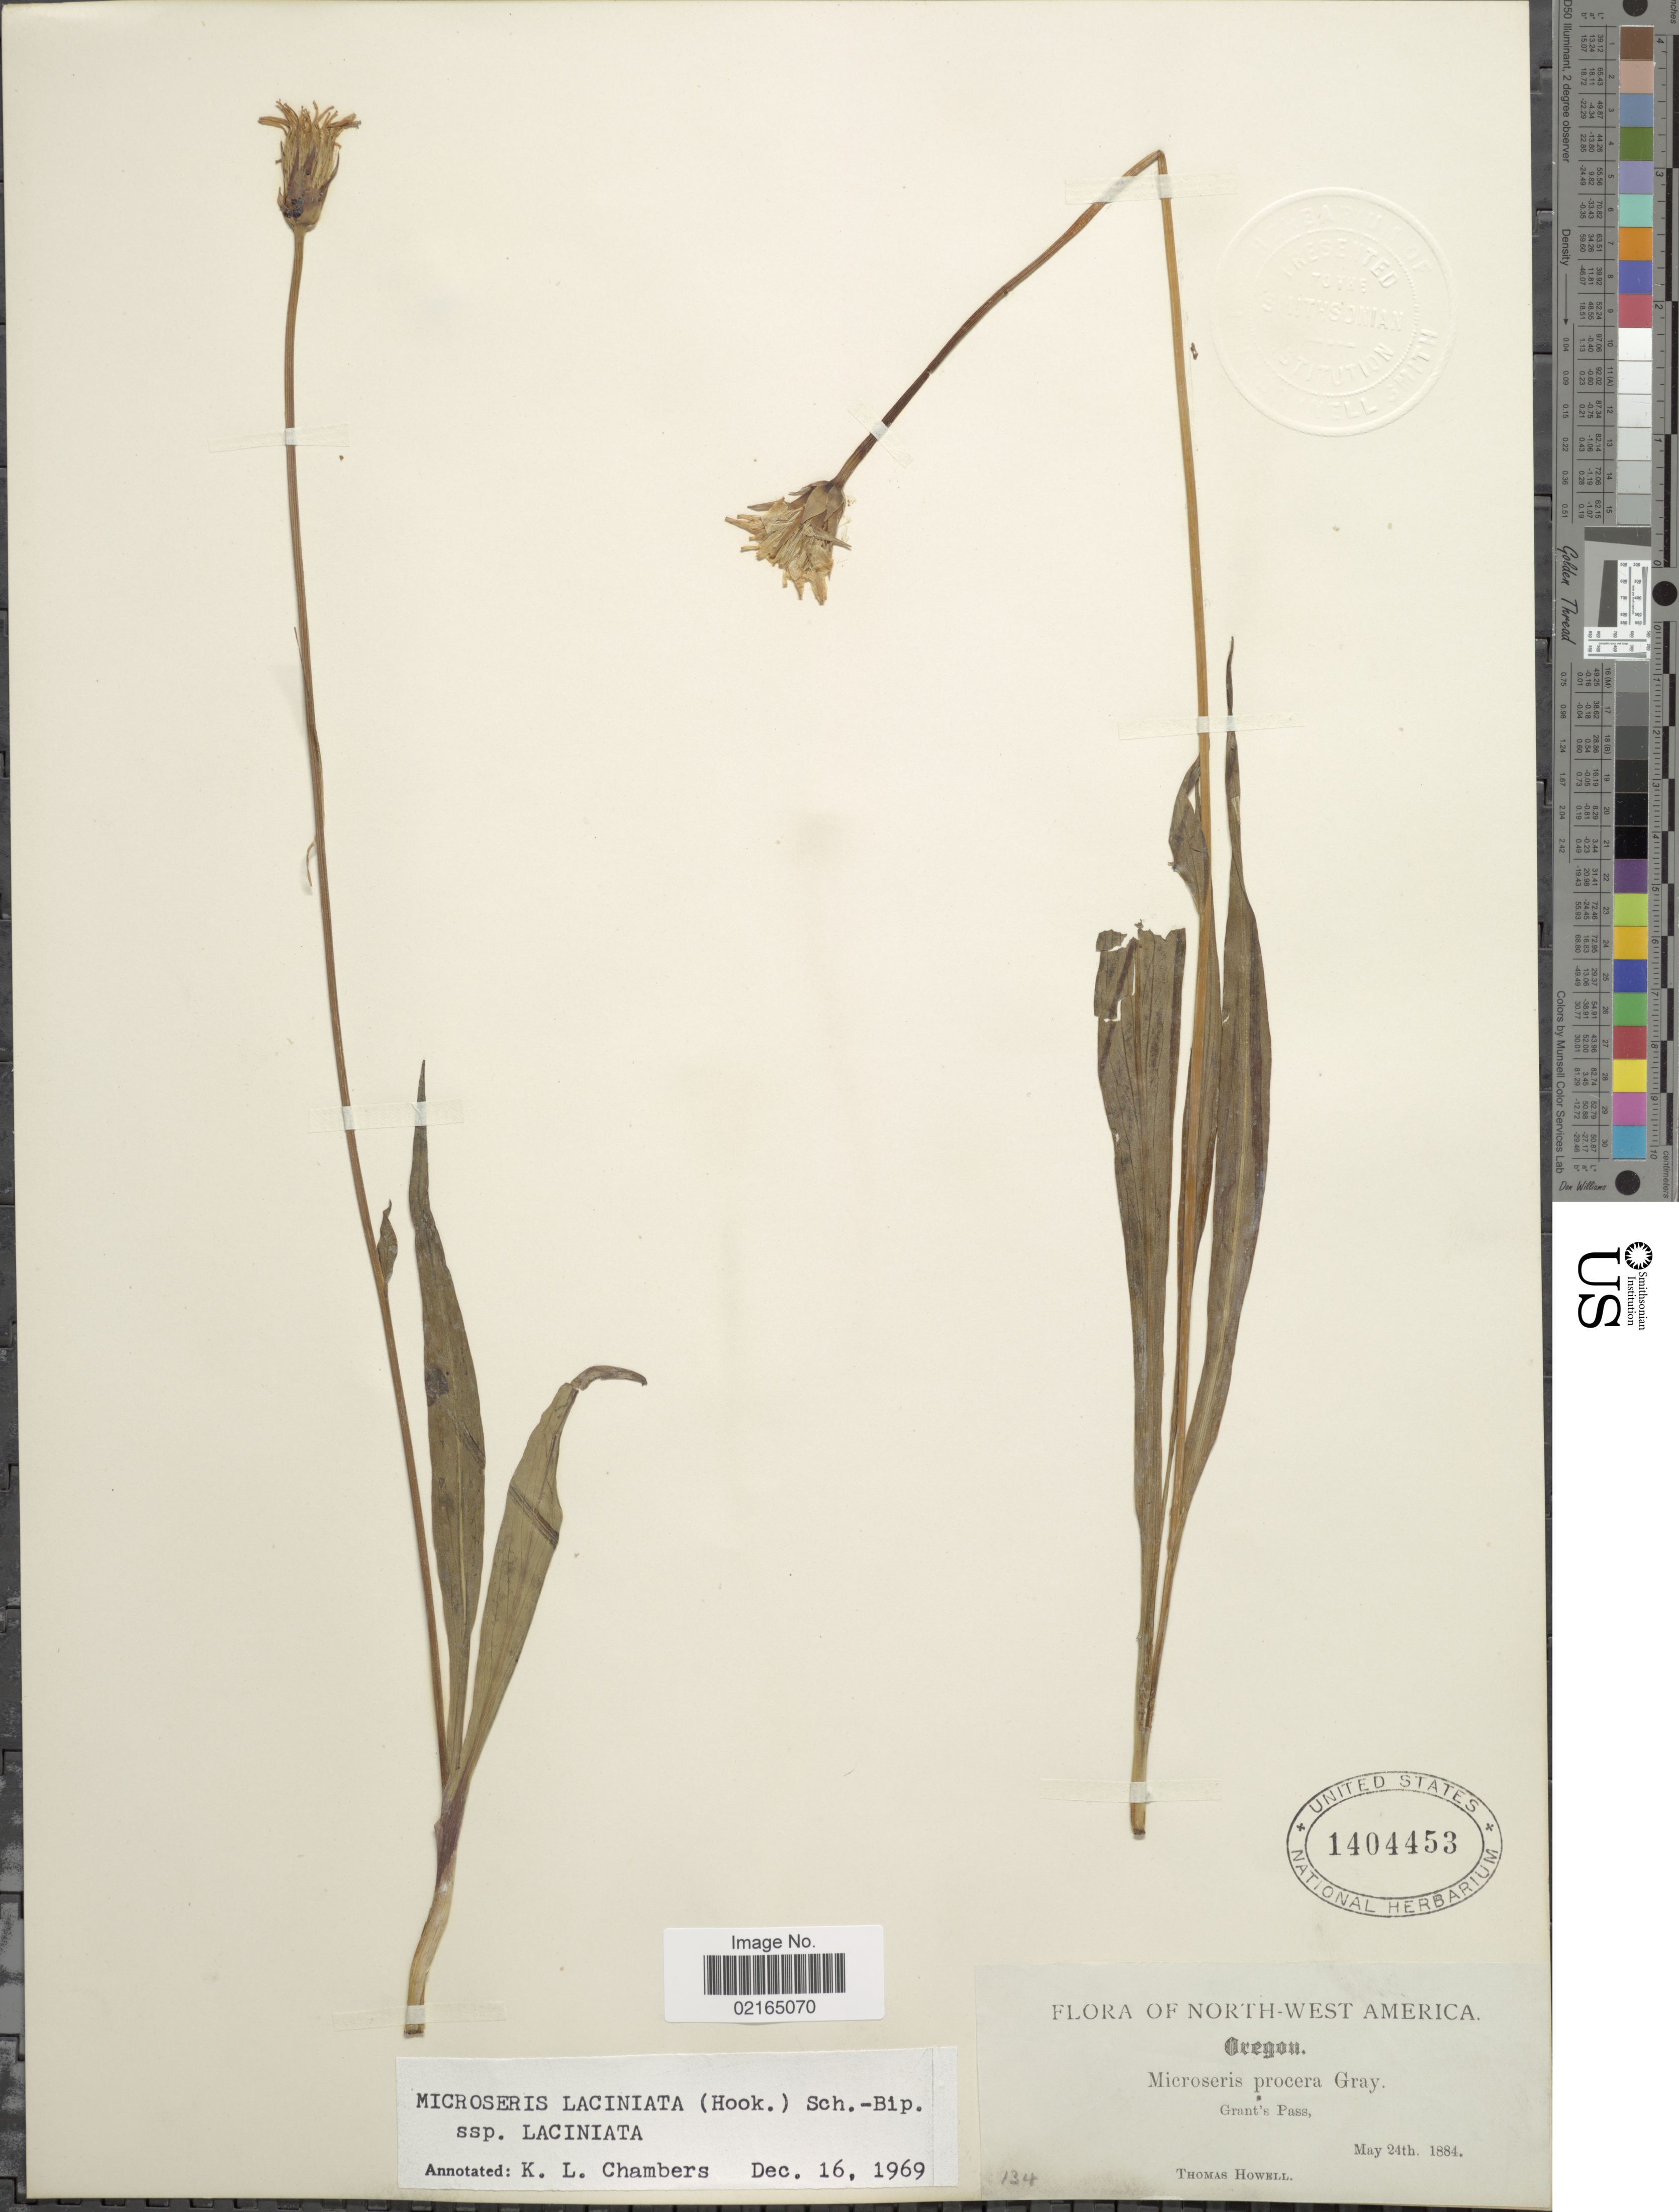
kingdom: Plantae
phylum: Tracheophyta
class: Magnoliopsida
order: Asterales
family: Asteraceae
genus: Microseris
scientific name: Microseris laciniata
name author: (Hook.) Sch. Bip.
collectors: T. Howell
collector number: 134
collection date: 1884-05-24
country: United States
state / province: Oregon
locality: North-west America, Grant's Farm.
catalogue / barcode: US 1404453